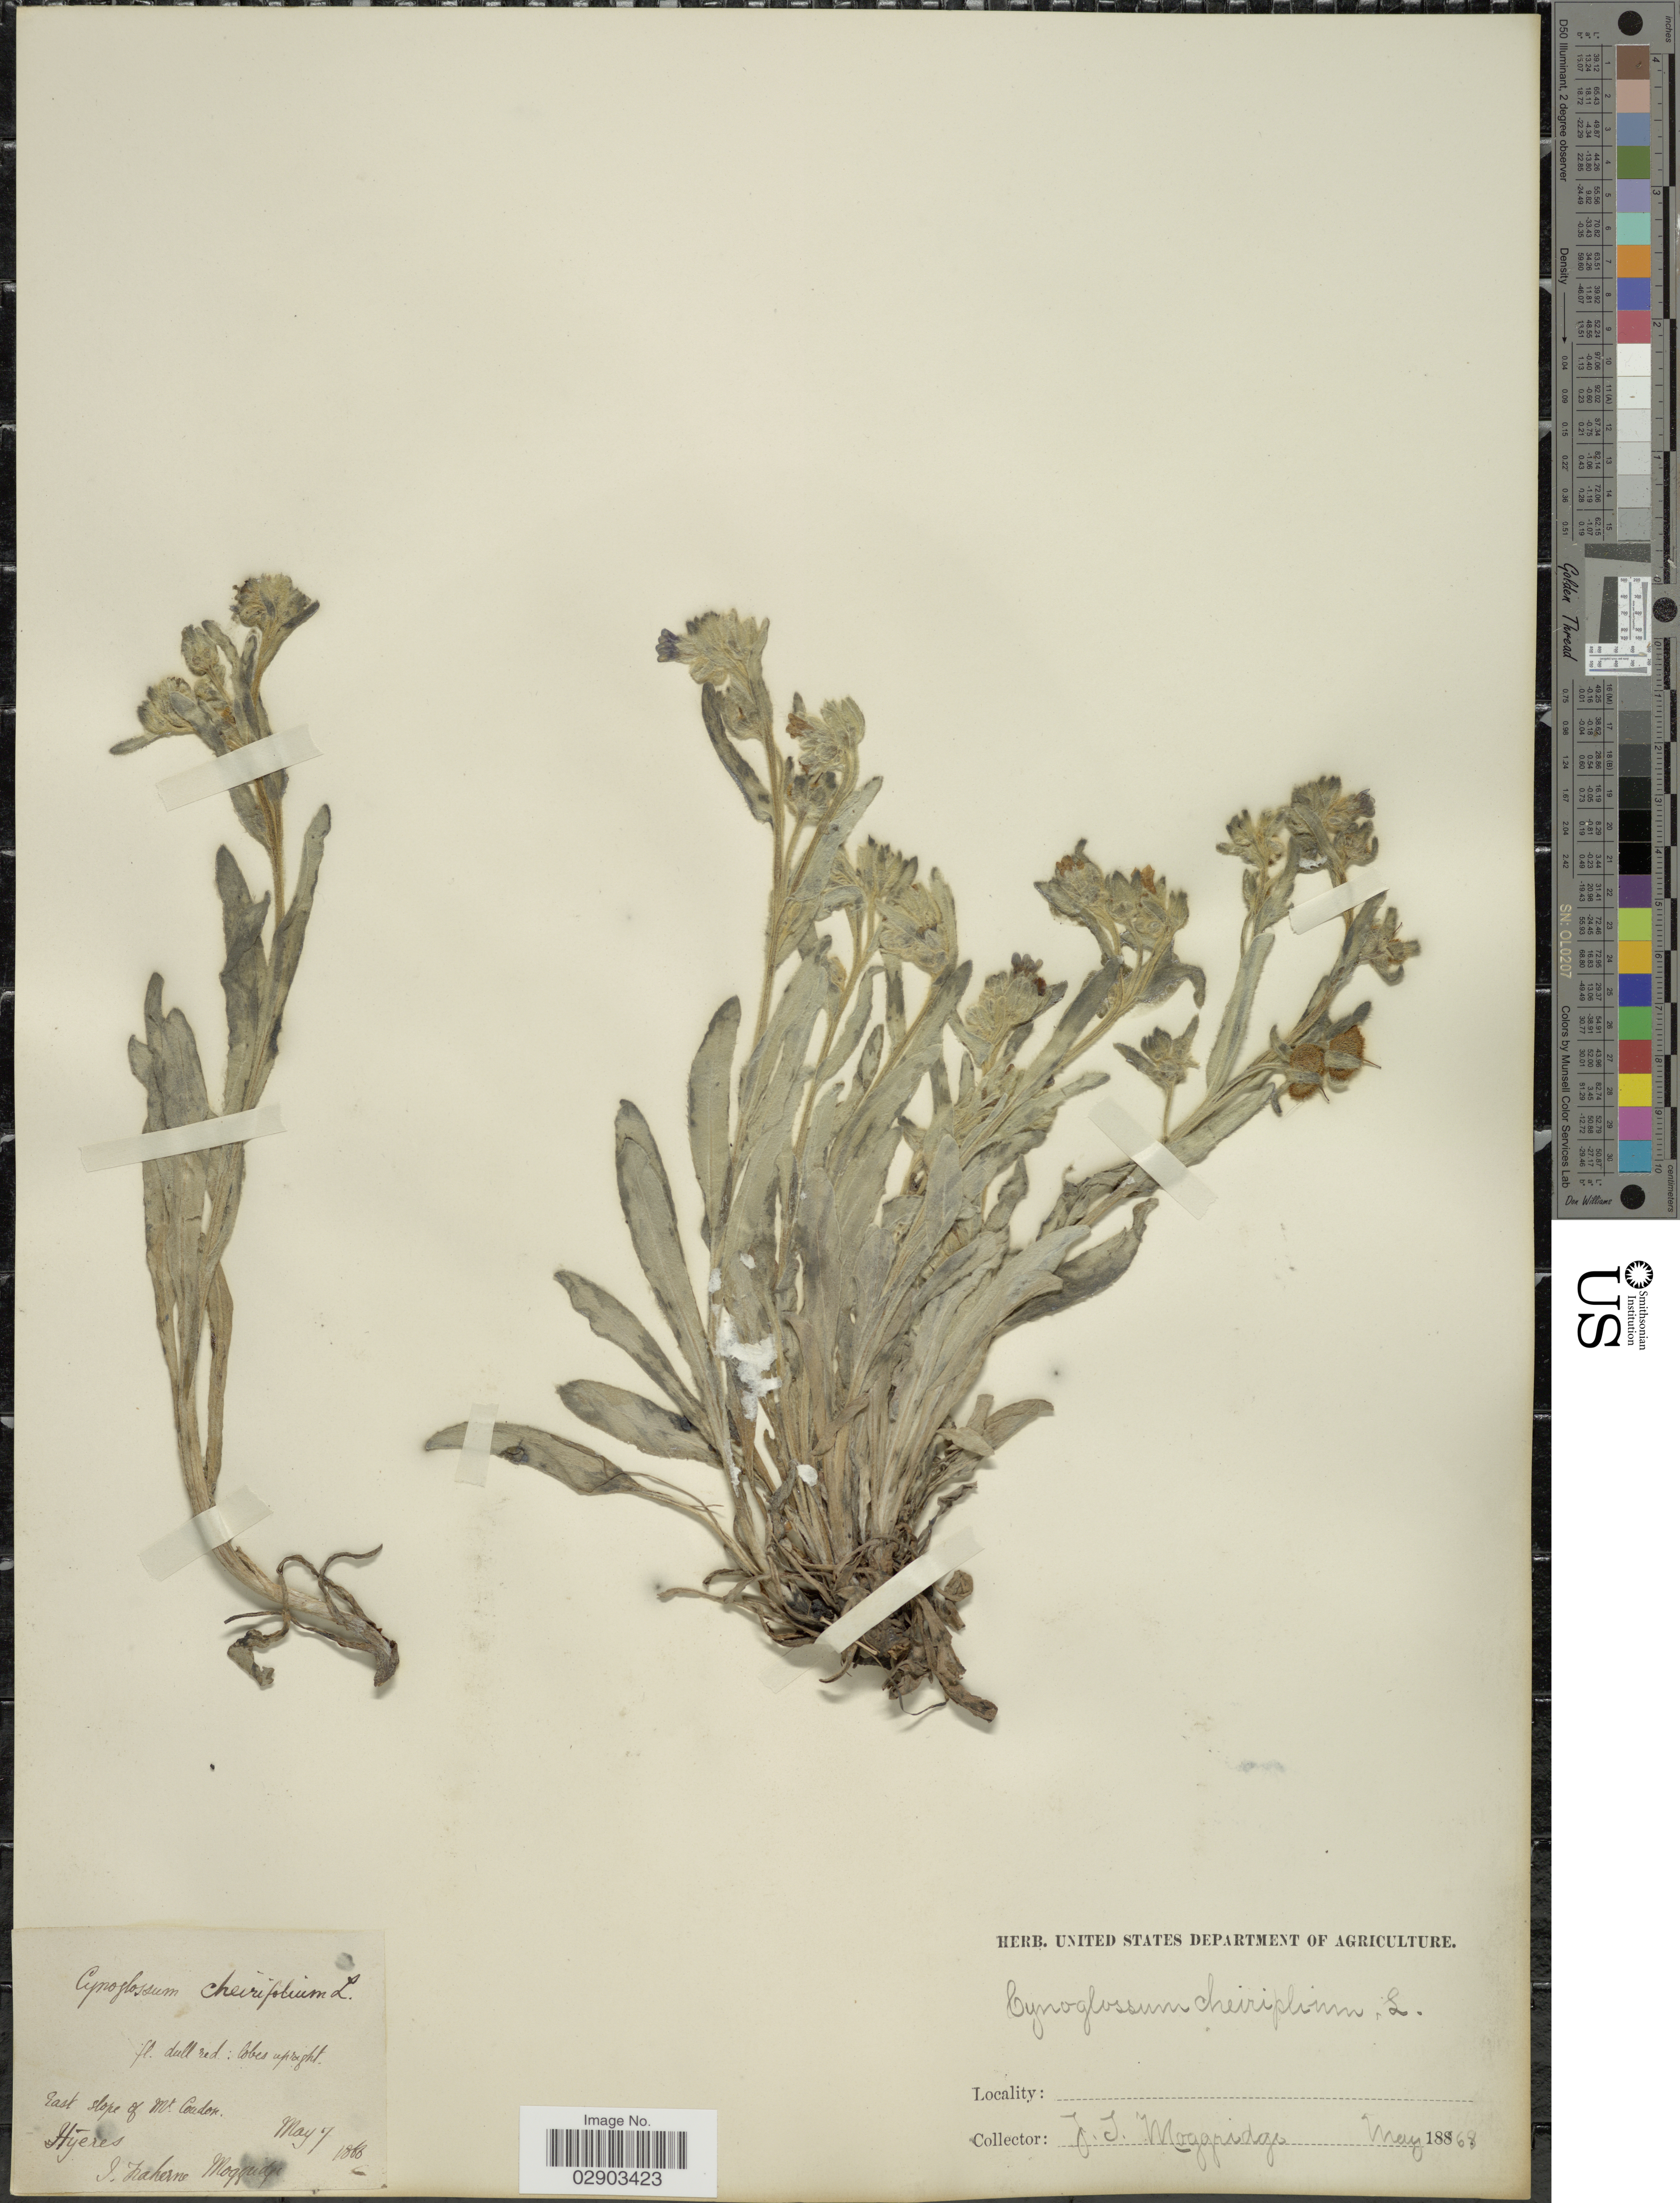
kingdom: Plantae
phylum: Tracheophyta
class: Magnoliopsida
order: Boraginales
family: Boraginaceae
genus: Cynoglossum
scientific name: Cynoglossum cheirifolium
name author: L.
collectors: J. T. Moggridge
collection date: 1868-05-07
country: France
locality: East slope of Mt. Coudox. Hyéres.